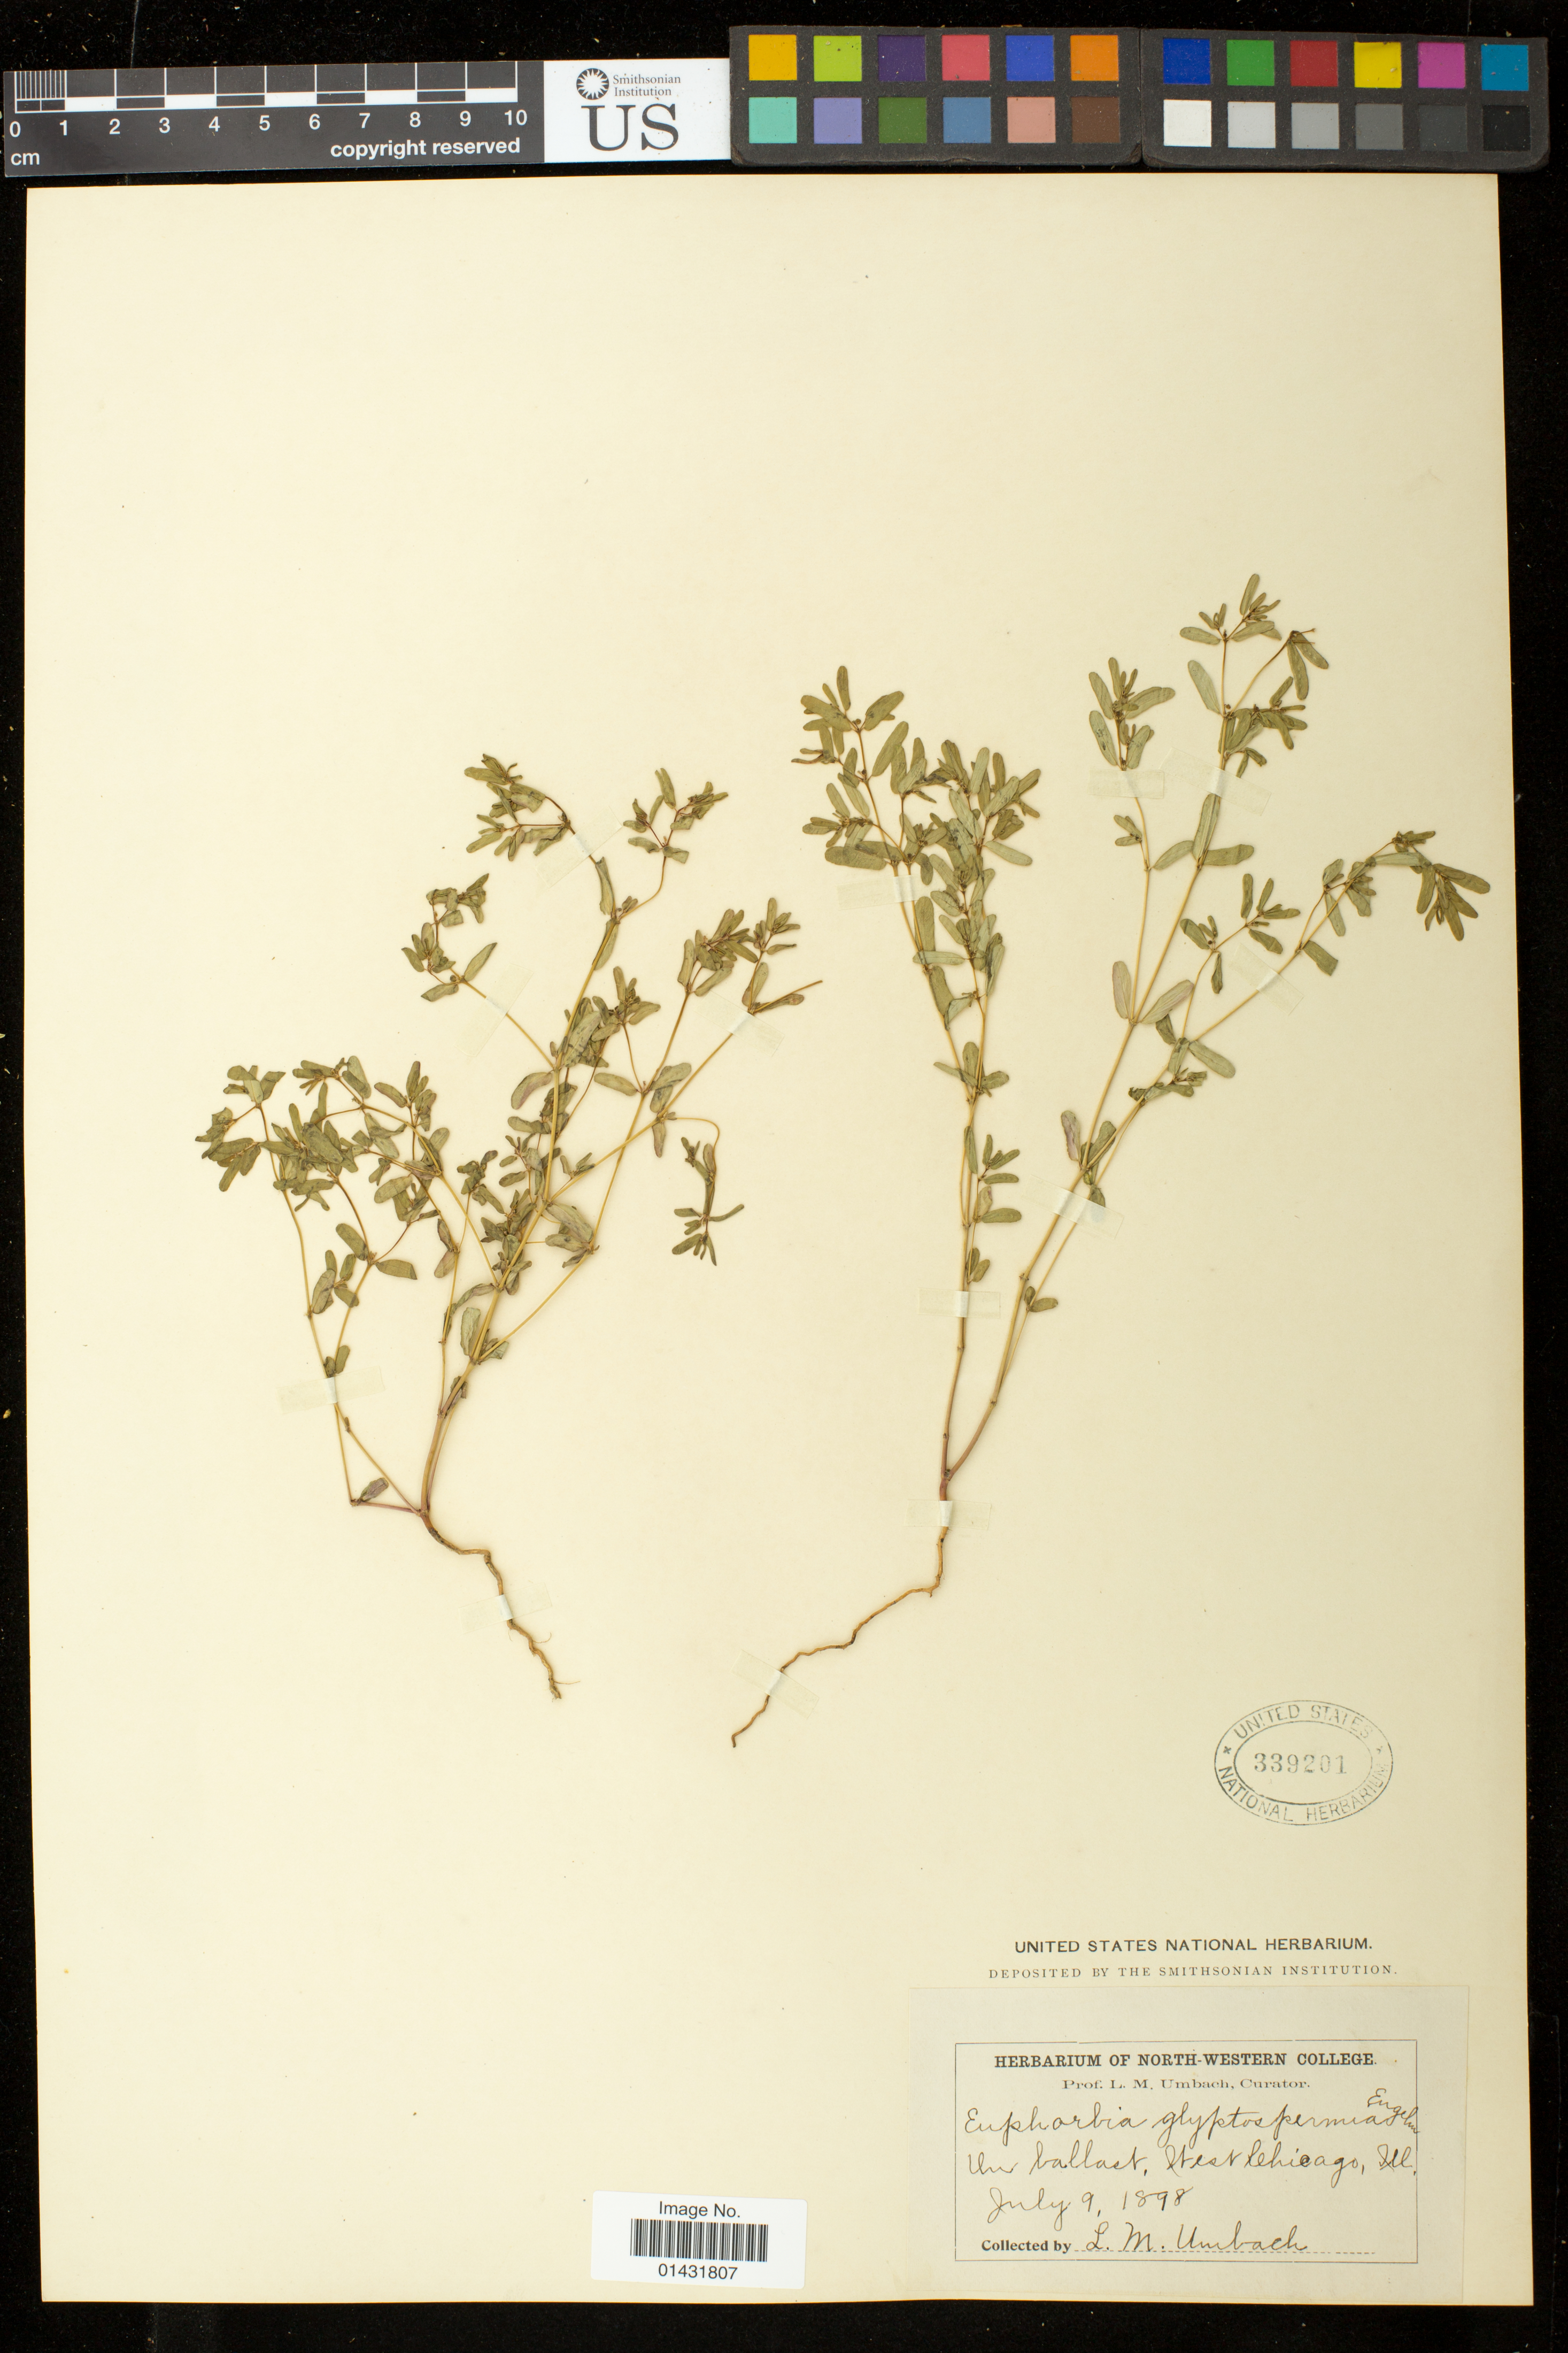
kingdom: Plantae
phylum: Tracheophyta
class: Magnoliopsida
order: Malpighiales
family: Euphorbiaceae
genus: Euphorbia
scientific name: Euphorbia glyptosperma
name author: Engelm.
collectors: L. M. Umbach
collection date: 1898-07-09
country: United States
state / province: Illinois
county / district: DuPage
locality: In ballast, West Chicago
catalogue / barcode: US 339201